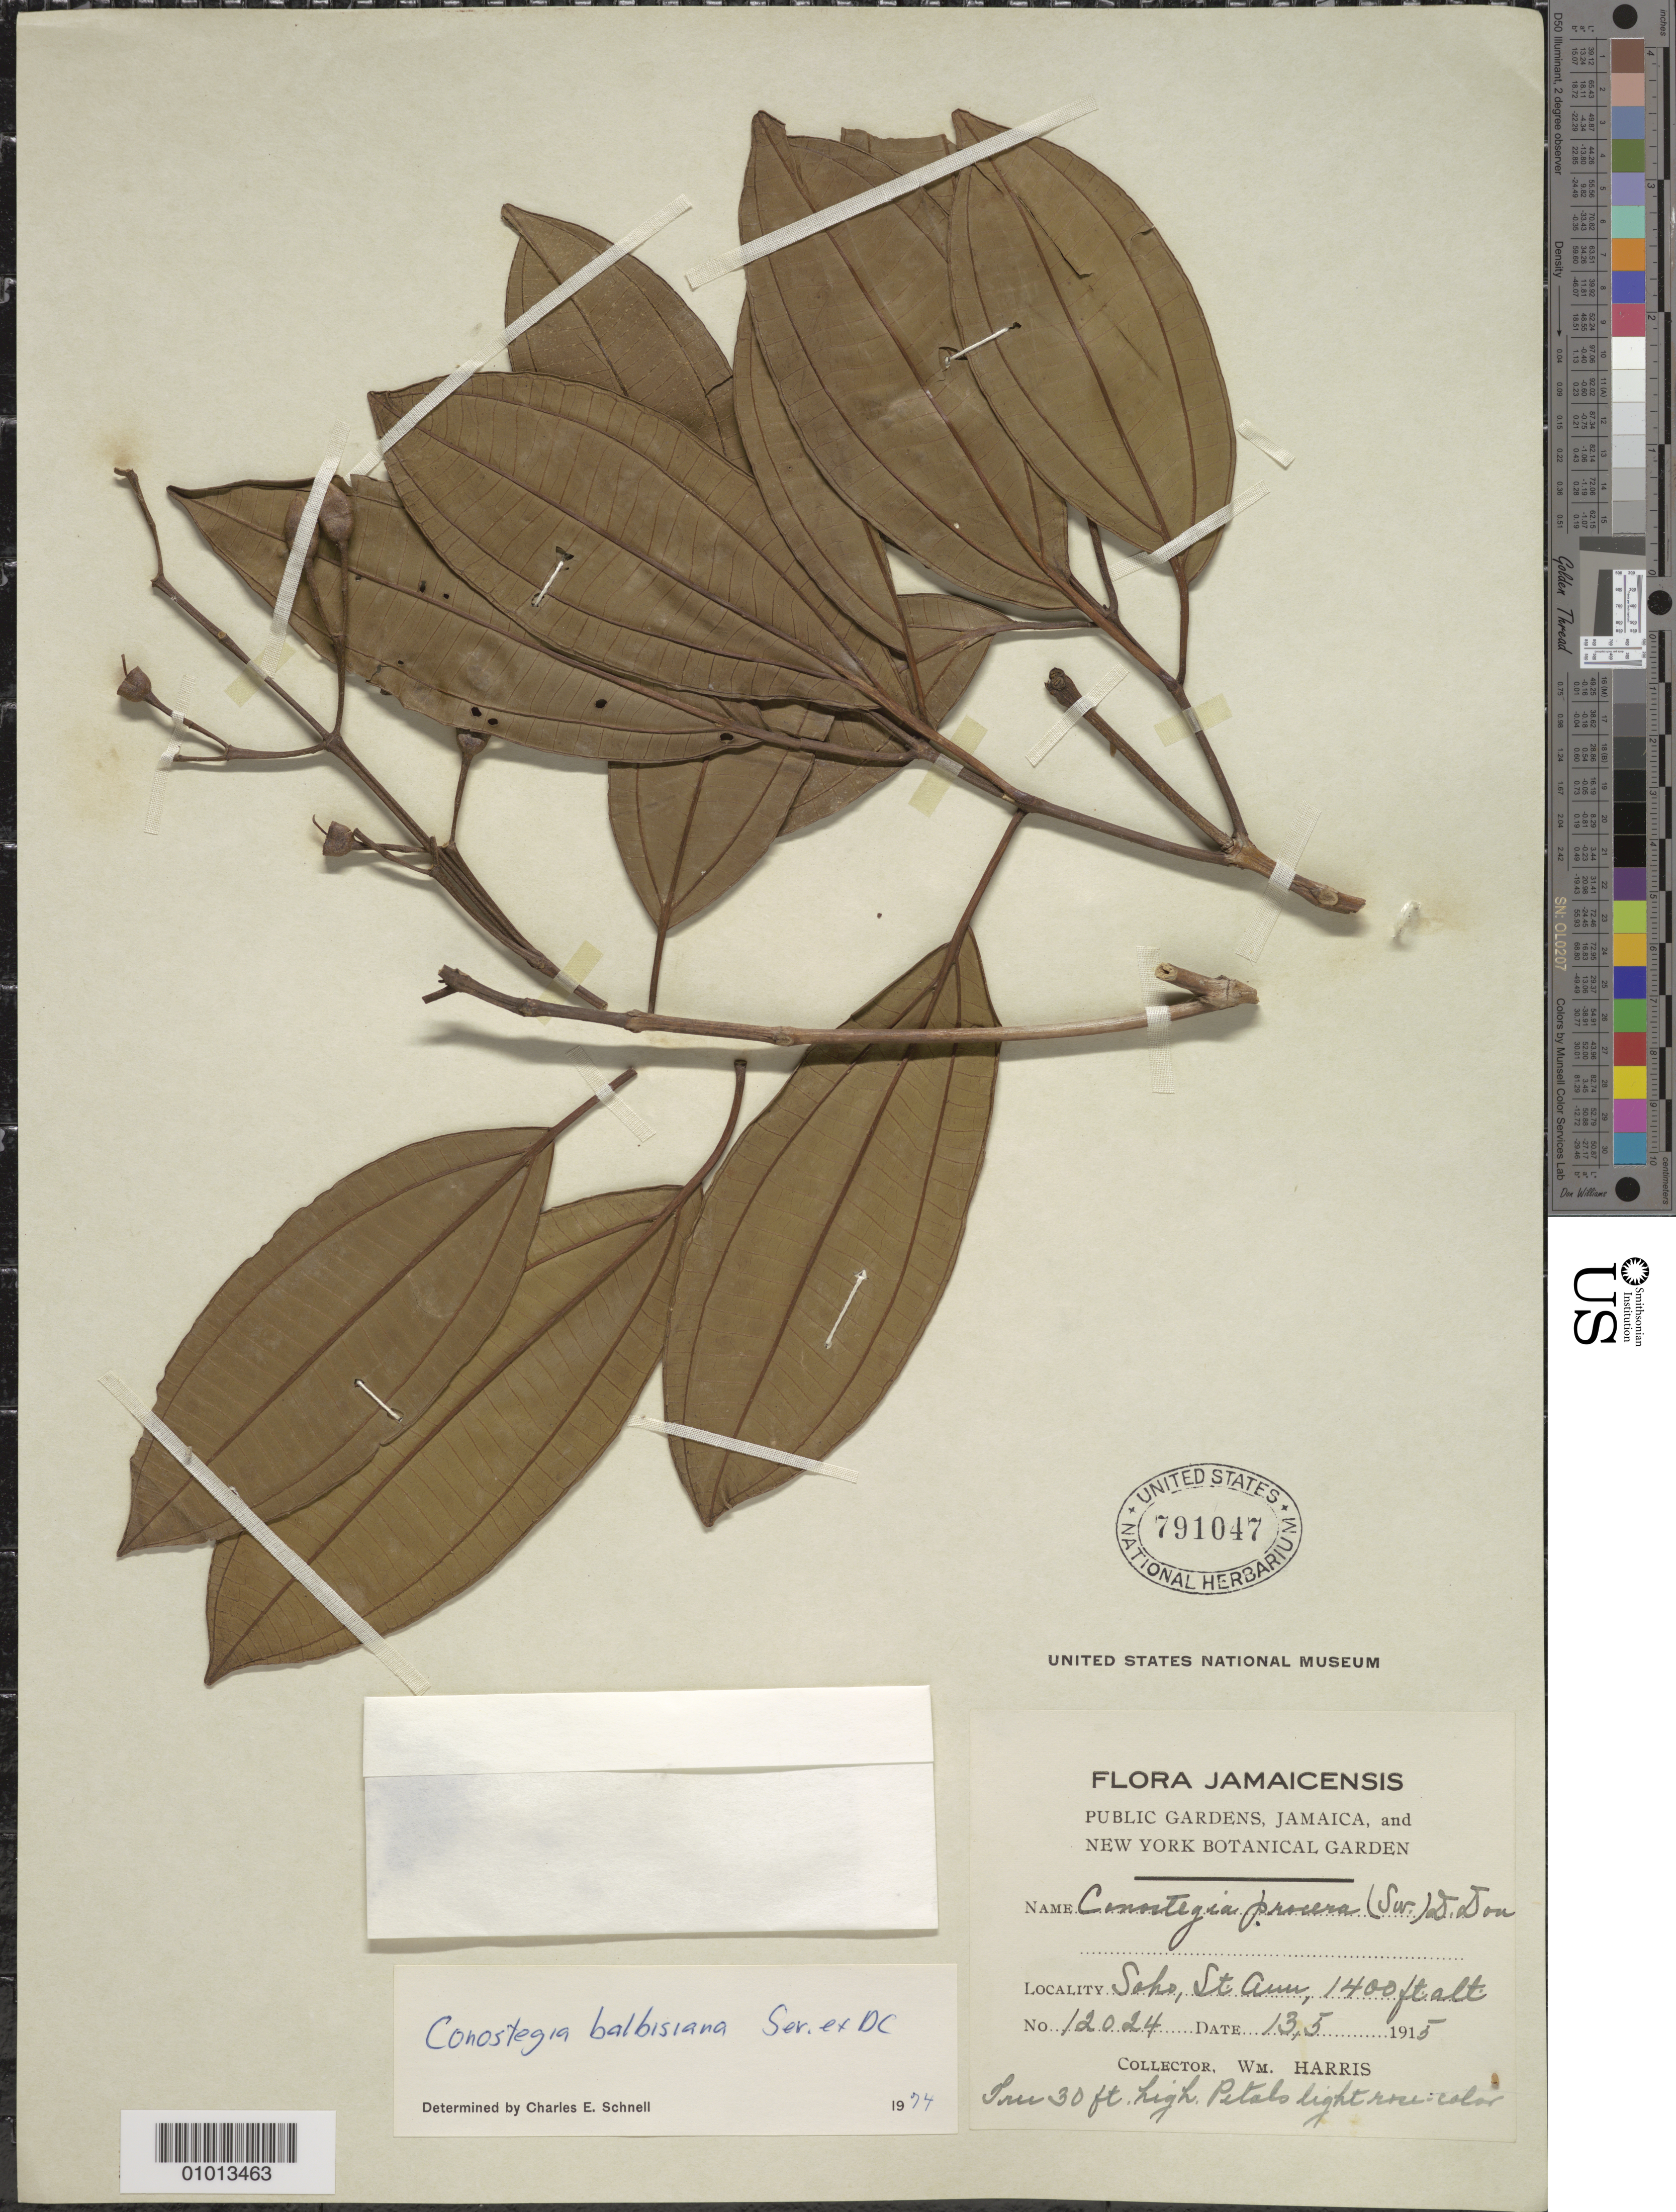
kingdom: Plantae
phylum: Tracheophyta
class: Magnoliopsida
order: Myrtales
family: Melastomataceae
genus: Conostegia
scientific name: Conostegia balbisiana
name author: Ser. ex DC.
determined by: Schnell, C. E.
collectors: W. Harris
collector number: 12024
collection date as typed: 13 May 1915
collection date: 1915-05-13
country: Jamaica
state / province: Saint Ann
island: Jamaica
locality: Soho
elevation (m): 427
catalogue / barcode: US 791047